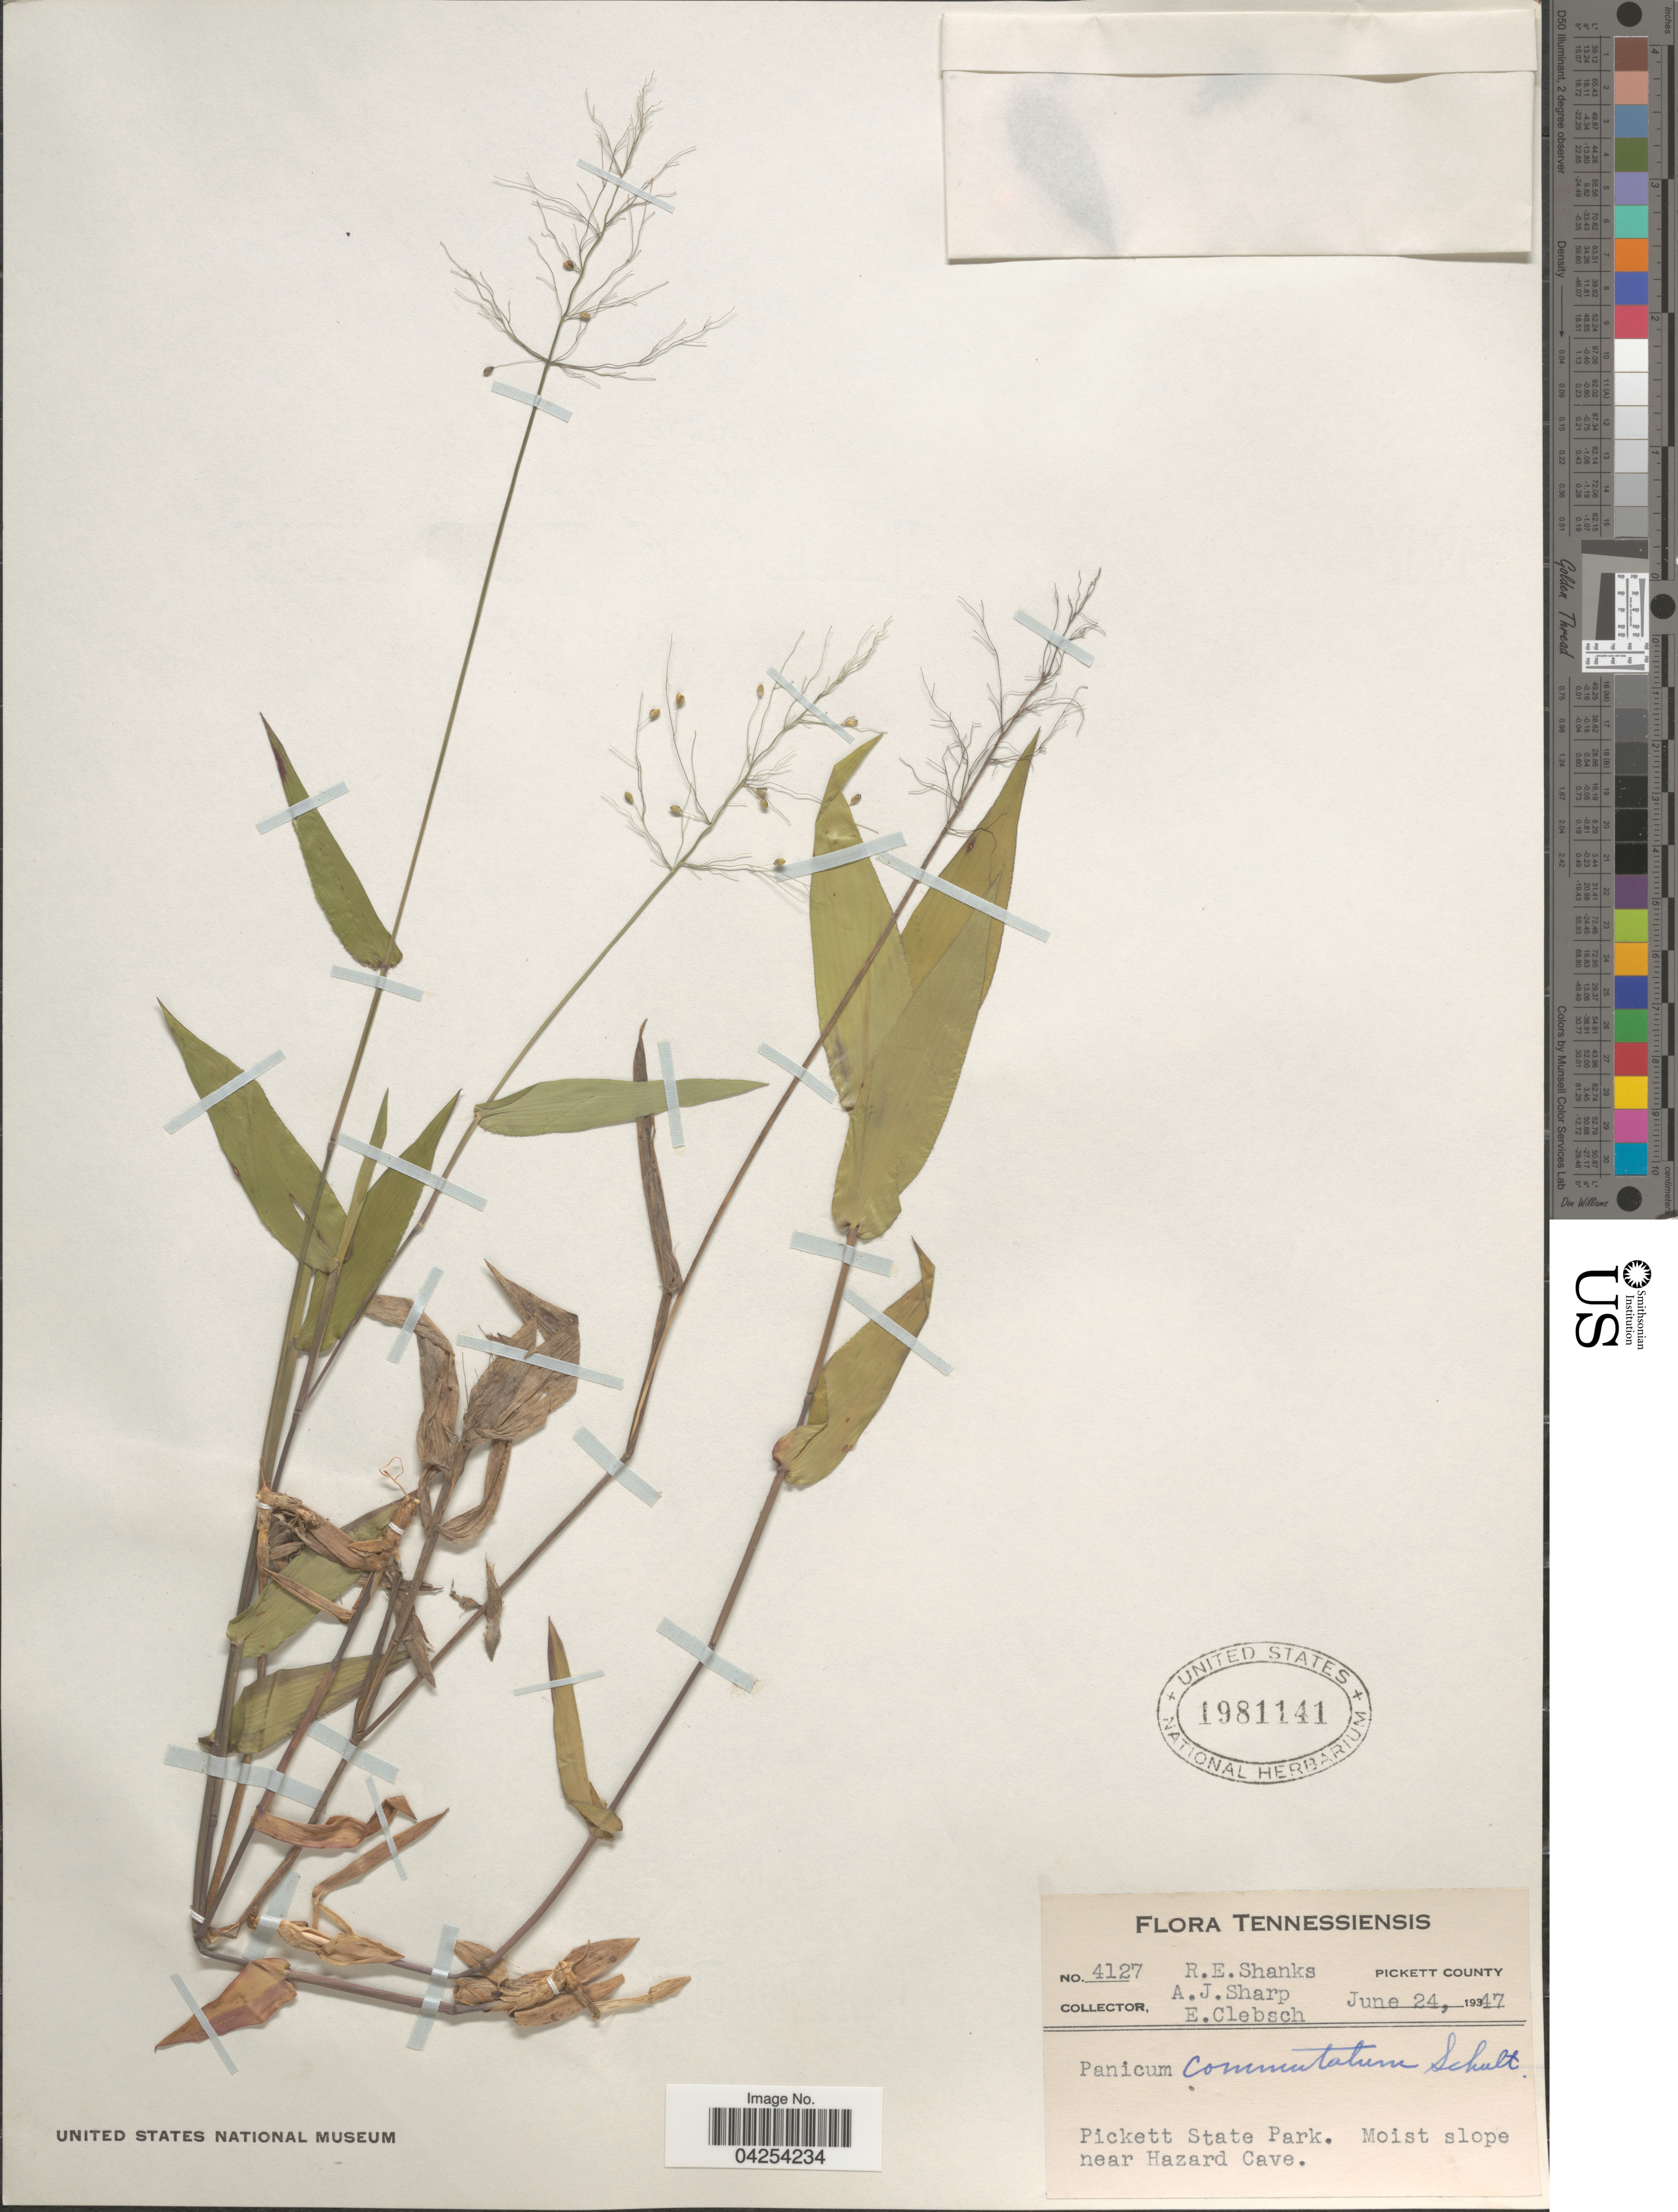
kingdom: Plantae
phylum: Tracheophyta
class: Liliopsida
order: Poales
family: Poaceae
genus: Dichanthelium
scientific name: Dichanthelium commutatum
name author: (Schult.) Gould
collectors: R. Shanks, A. J. Sharp & E. Clebsch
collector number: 4127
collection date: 1947-06-24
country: United States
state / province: Tennessee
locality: Tennessiensis. Pickett County. Pickett State Park. Moist slope near Hazard Cave.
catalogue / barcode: US 1981141